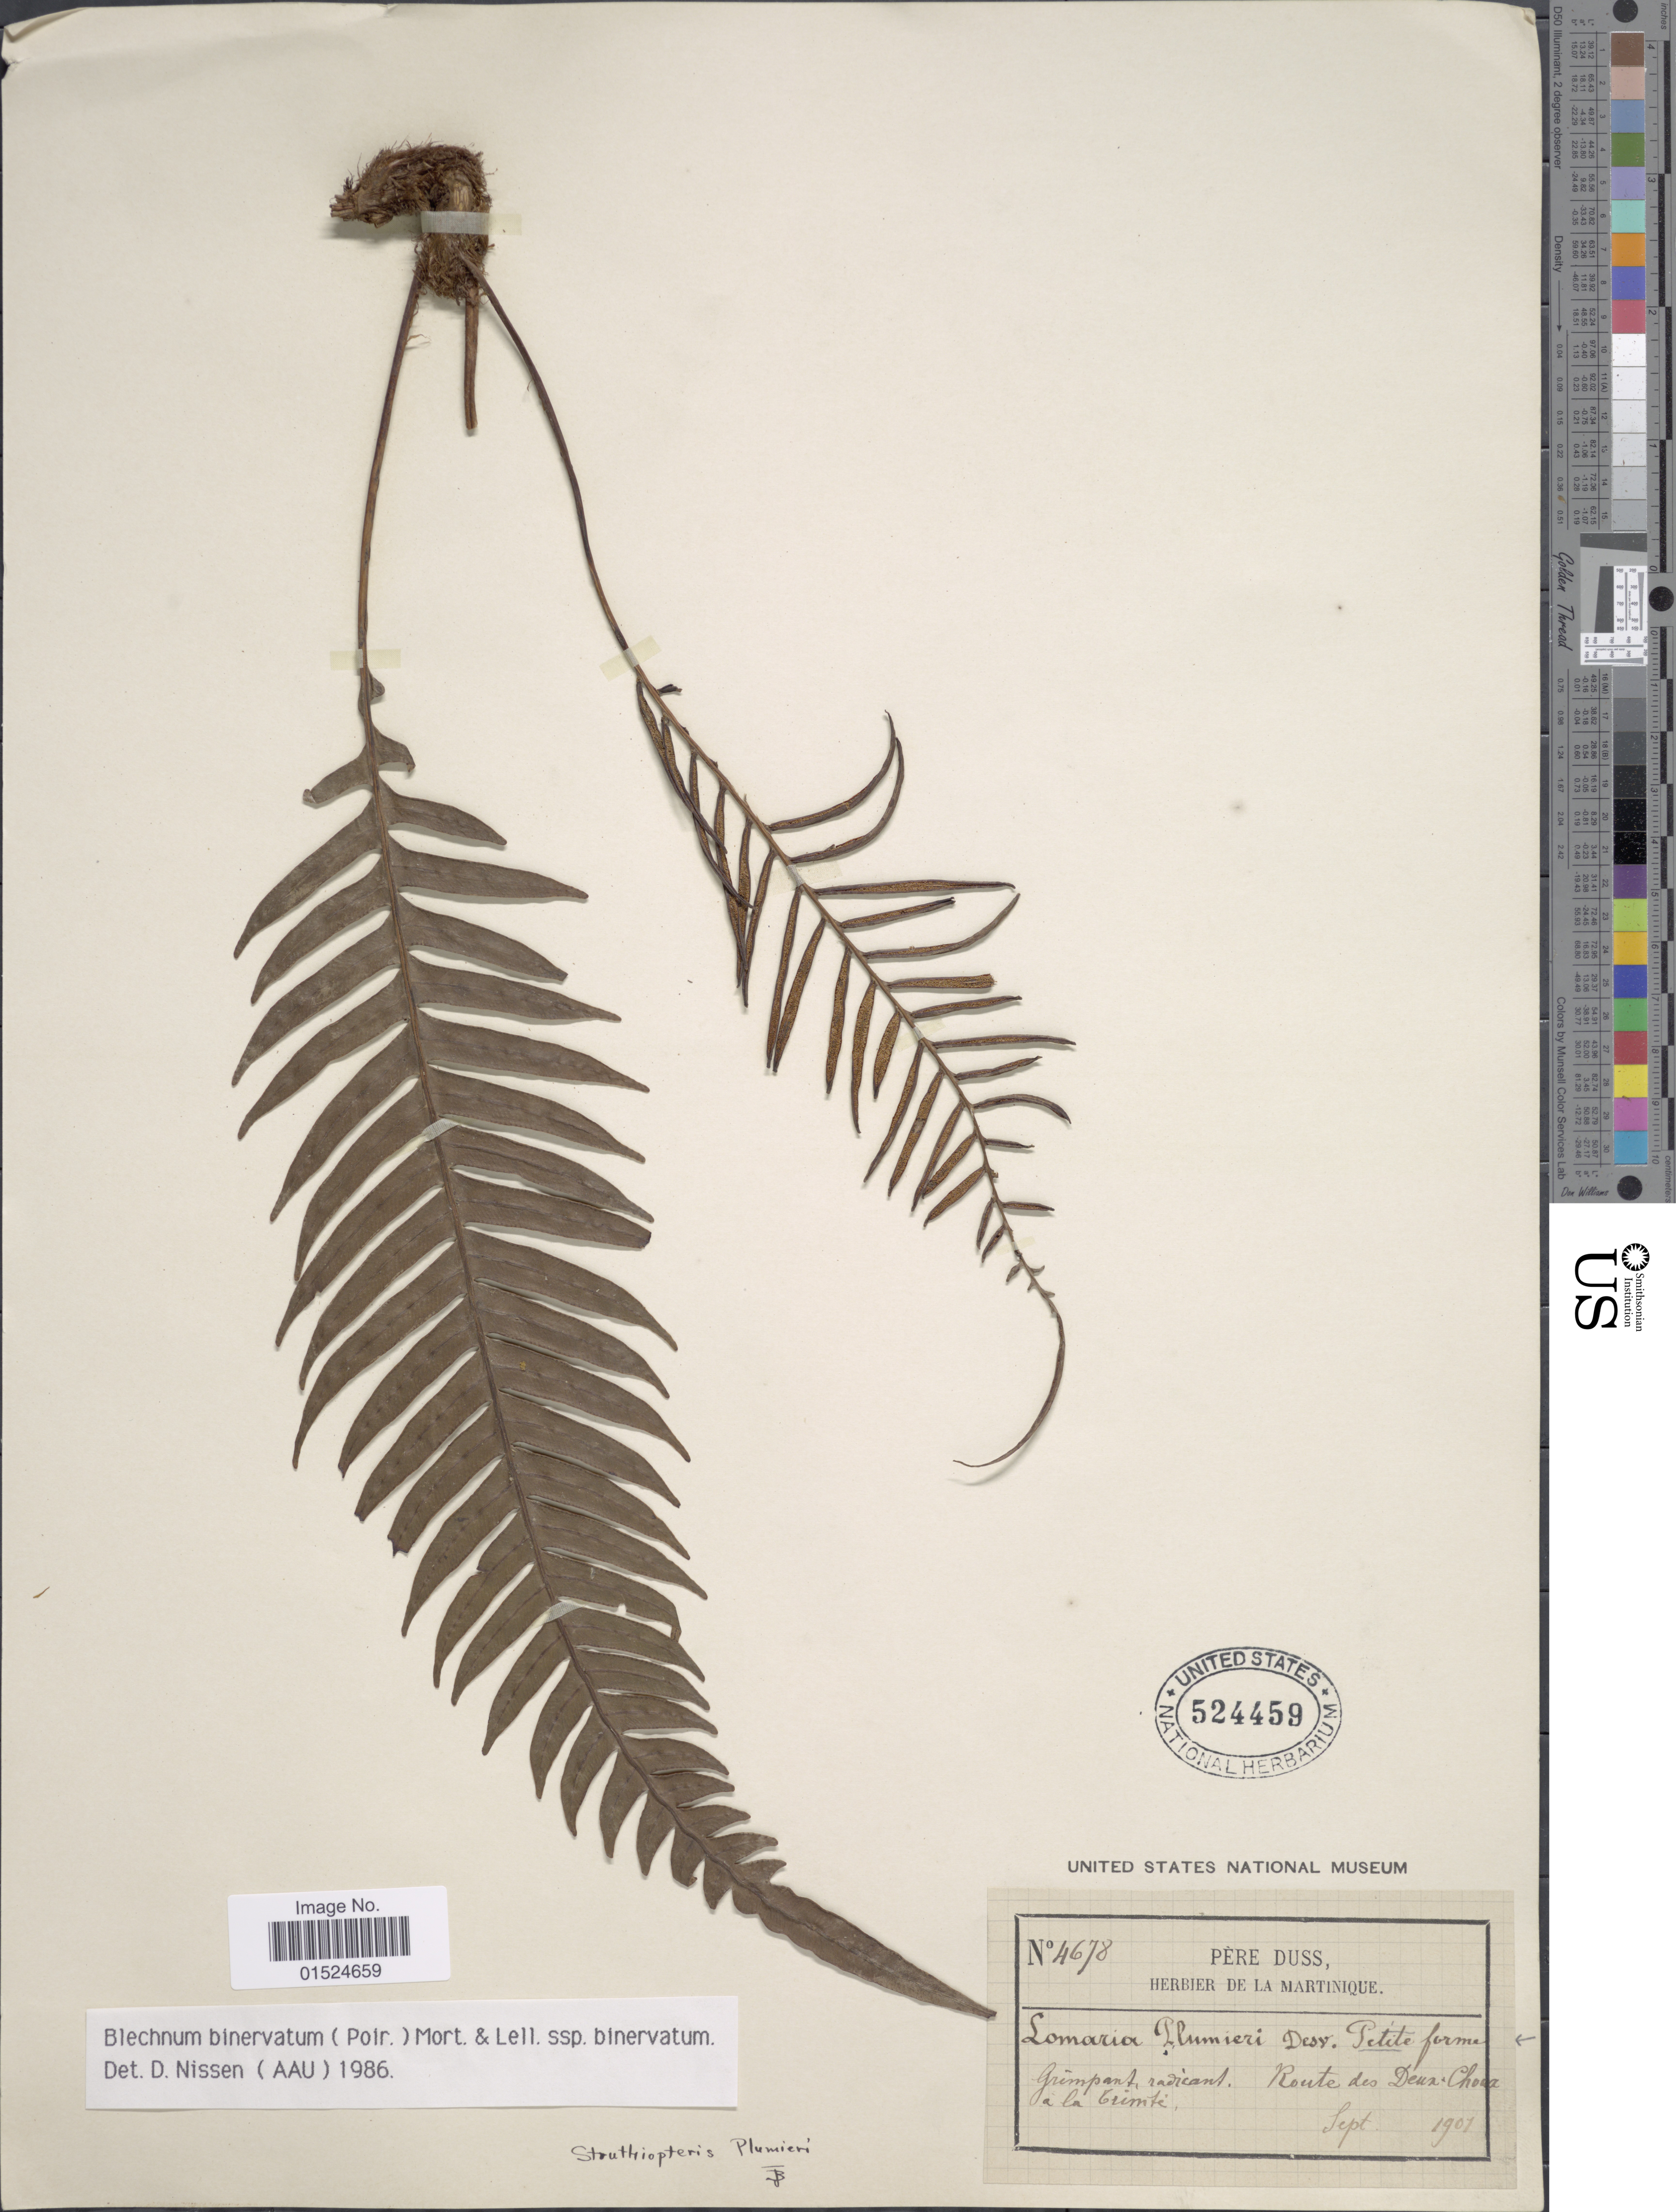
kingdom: Plantae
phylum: Tracheophyta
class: Polypodiopsida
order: Polypodiales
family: Blechnaceae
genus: Blechnum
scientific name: Blechnum binervatum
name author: (Poir.) C.V. Morton & Lellinger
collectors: Père Duss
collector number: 4678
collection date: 1907-09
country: Martinique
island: Martinique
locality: Route des Deux-Choux a la Trinite.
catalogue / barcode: US 524459